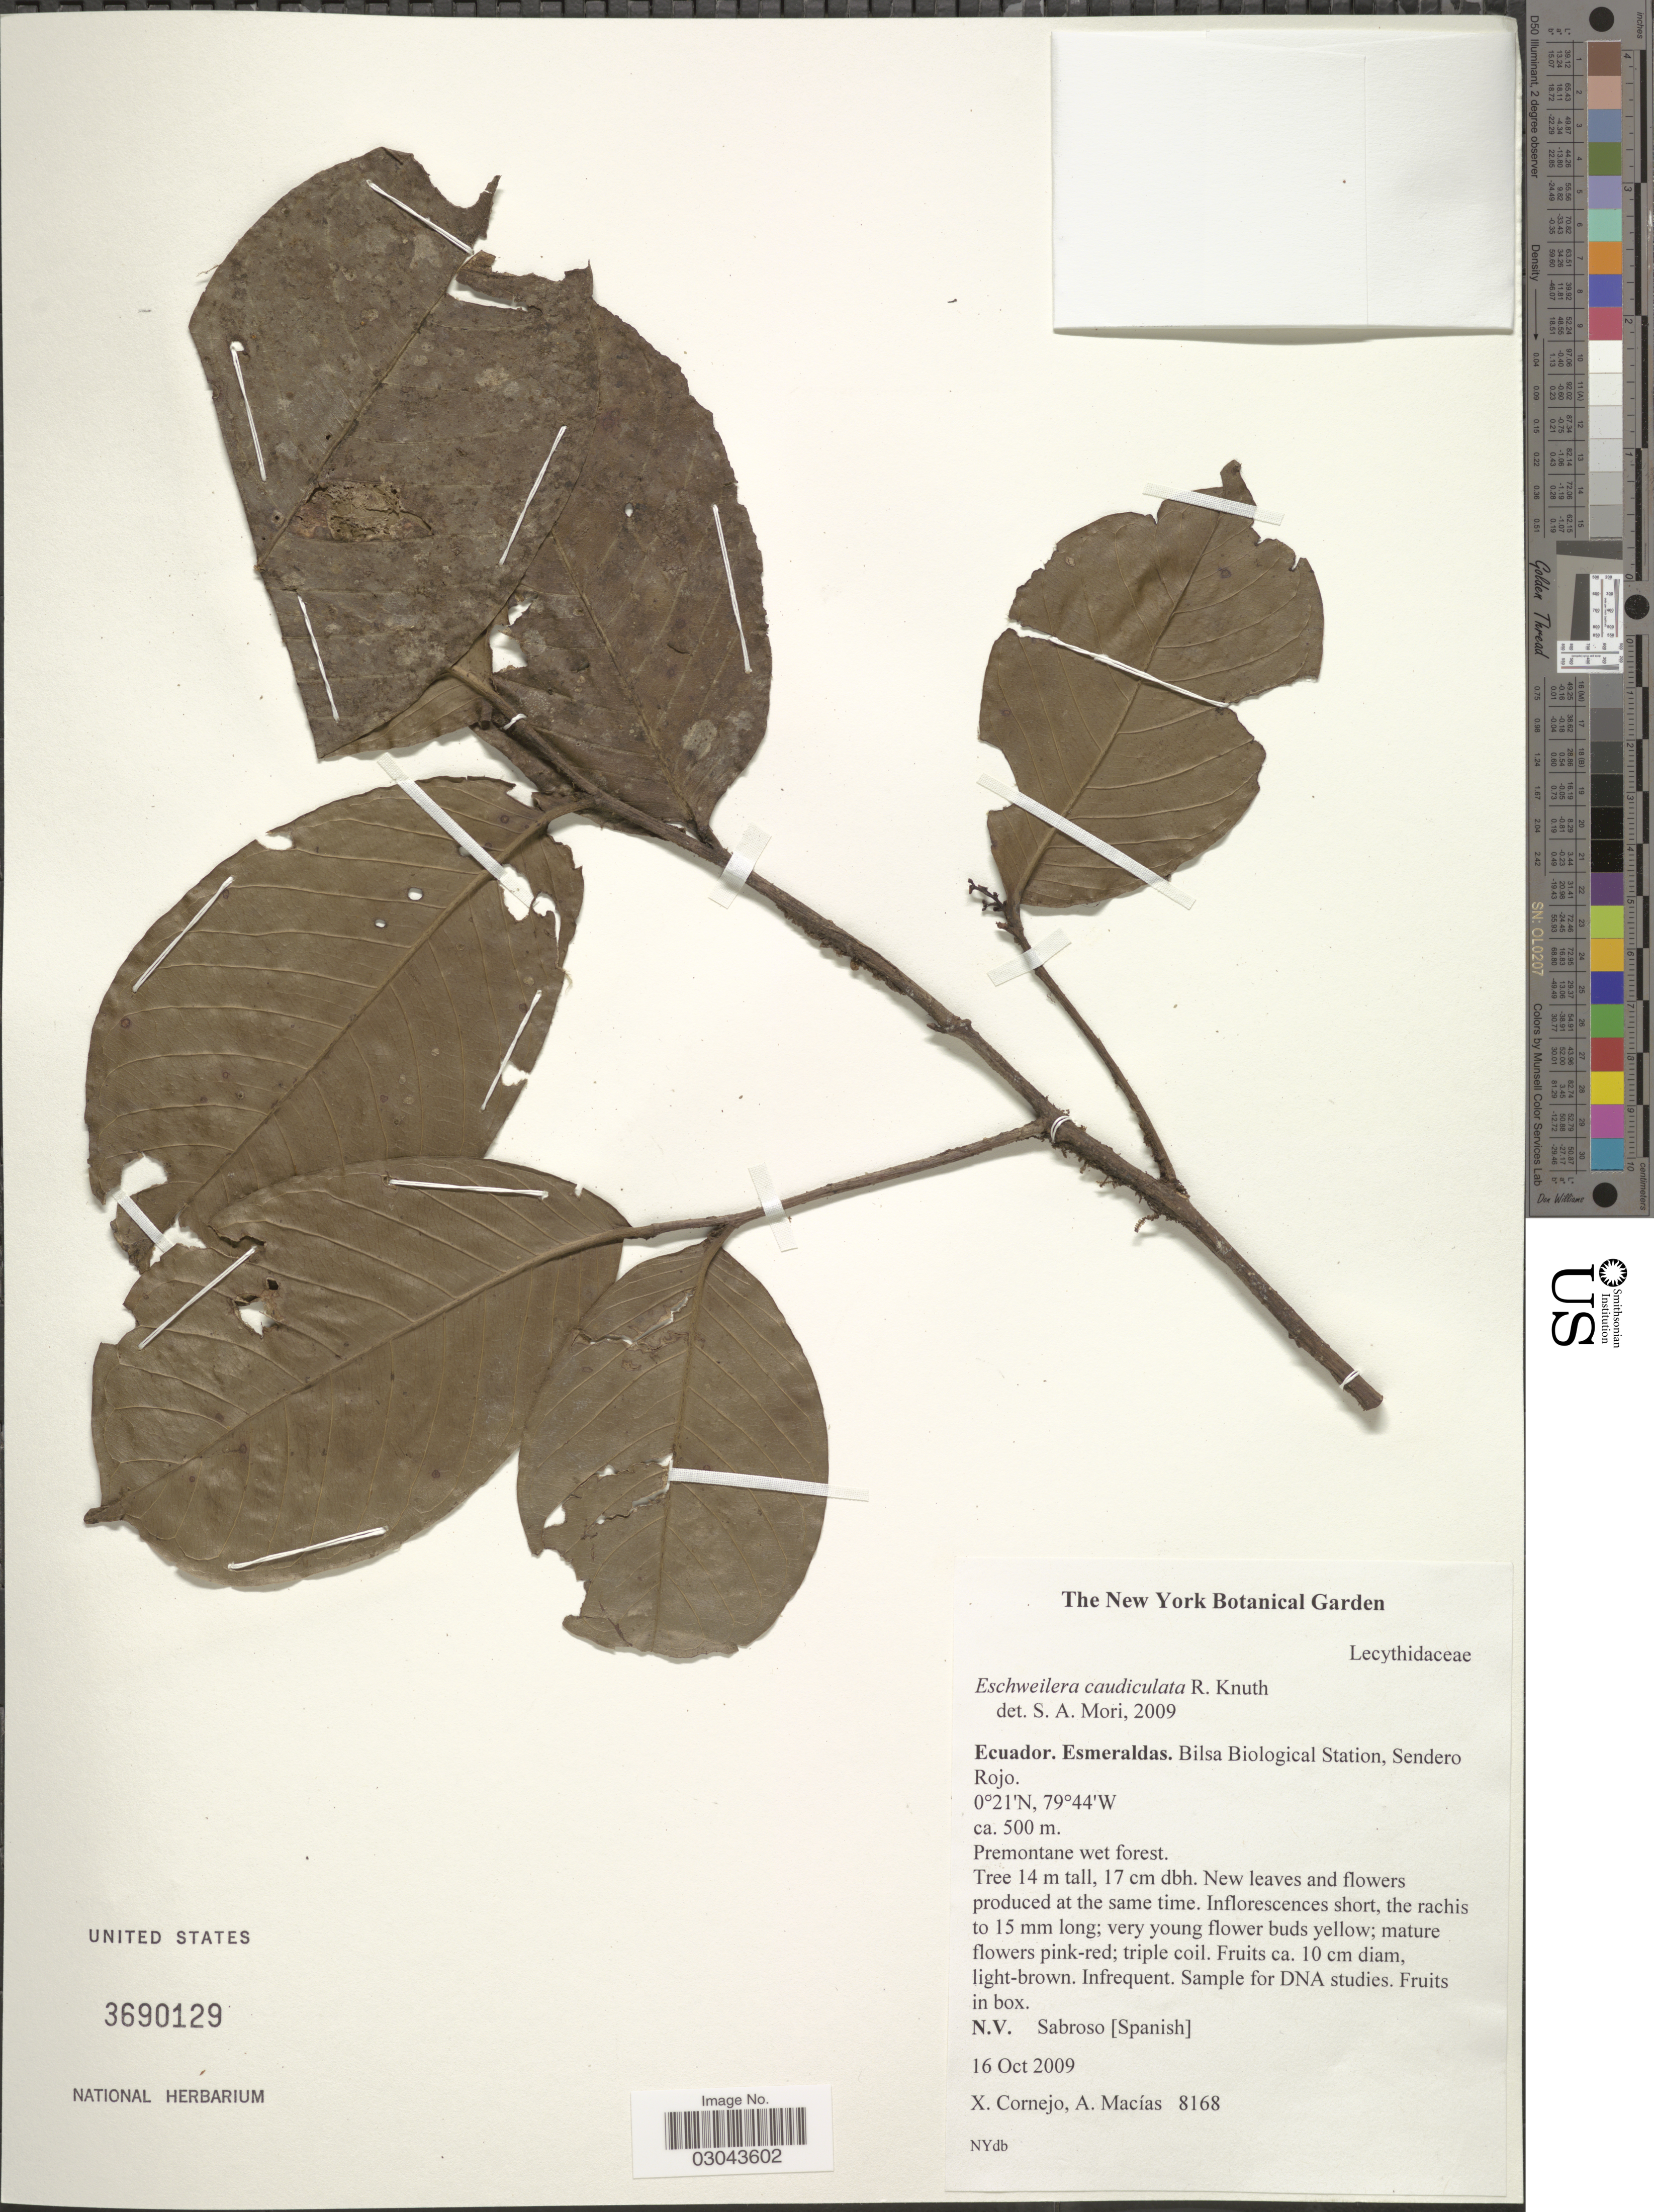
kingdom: Plantae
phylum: Tracheophyta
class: Magnoliopsida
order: Ericales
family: Lecythidaceae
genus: Eschweilera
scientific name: Eschweilera caudiculata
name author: R. Knuth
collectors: X. F. Cornejo & A. Macías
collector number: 8168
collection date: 2009-10-16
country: Ecuador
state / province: Esmeraldas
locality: Bilsa Biological Station, Sendero Rojo.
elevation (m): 500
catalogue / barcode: US 3690129